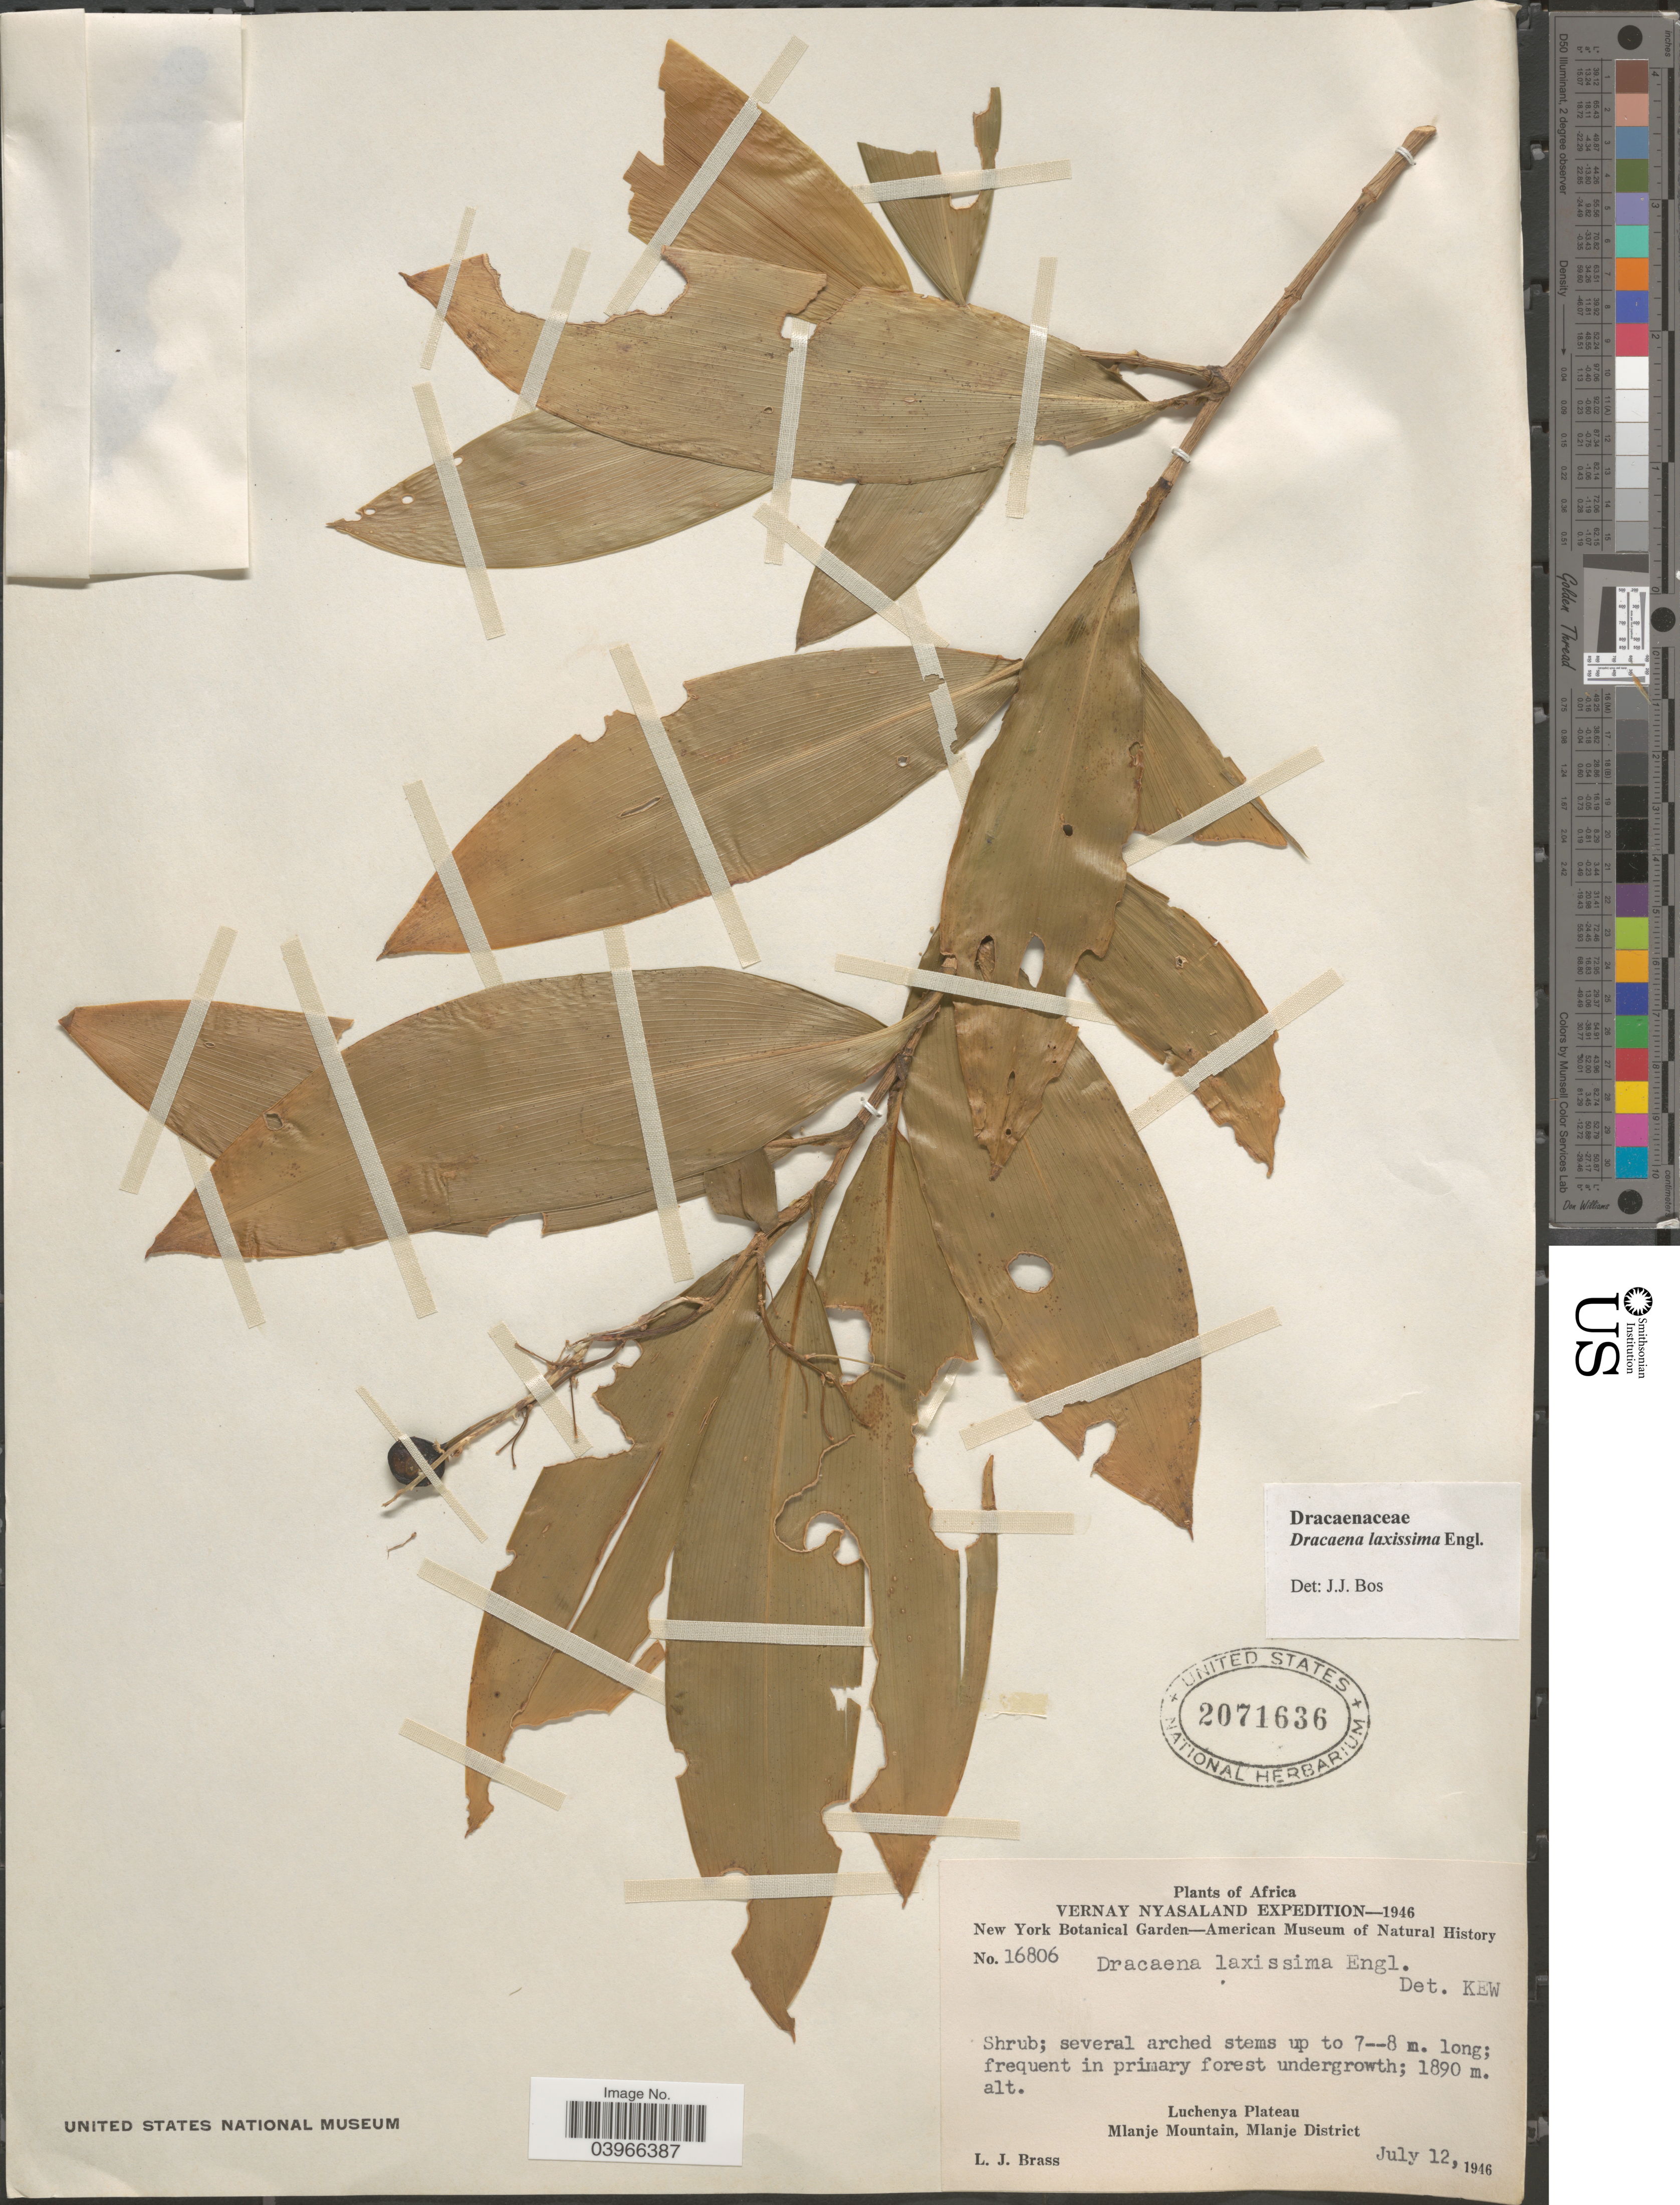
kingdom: Plantae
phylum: Tracheophyta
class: Liliopsida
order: Asparagales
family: Asparagaceae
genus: Dracaena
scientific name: Dracaena laxissima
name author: Engl.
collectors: L. J. Brass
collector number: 16806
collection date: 1946-07-12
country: Malawi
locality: Vernay Nyasaland. Luchenya Plateau. Mlanje Mountain, Mlanje District.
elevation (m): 1890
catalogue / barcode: US 2071636